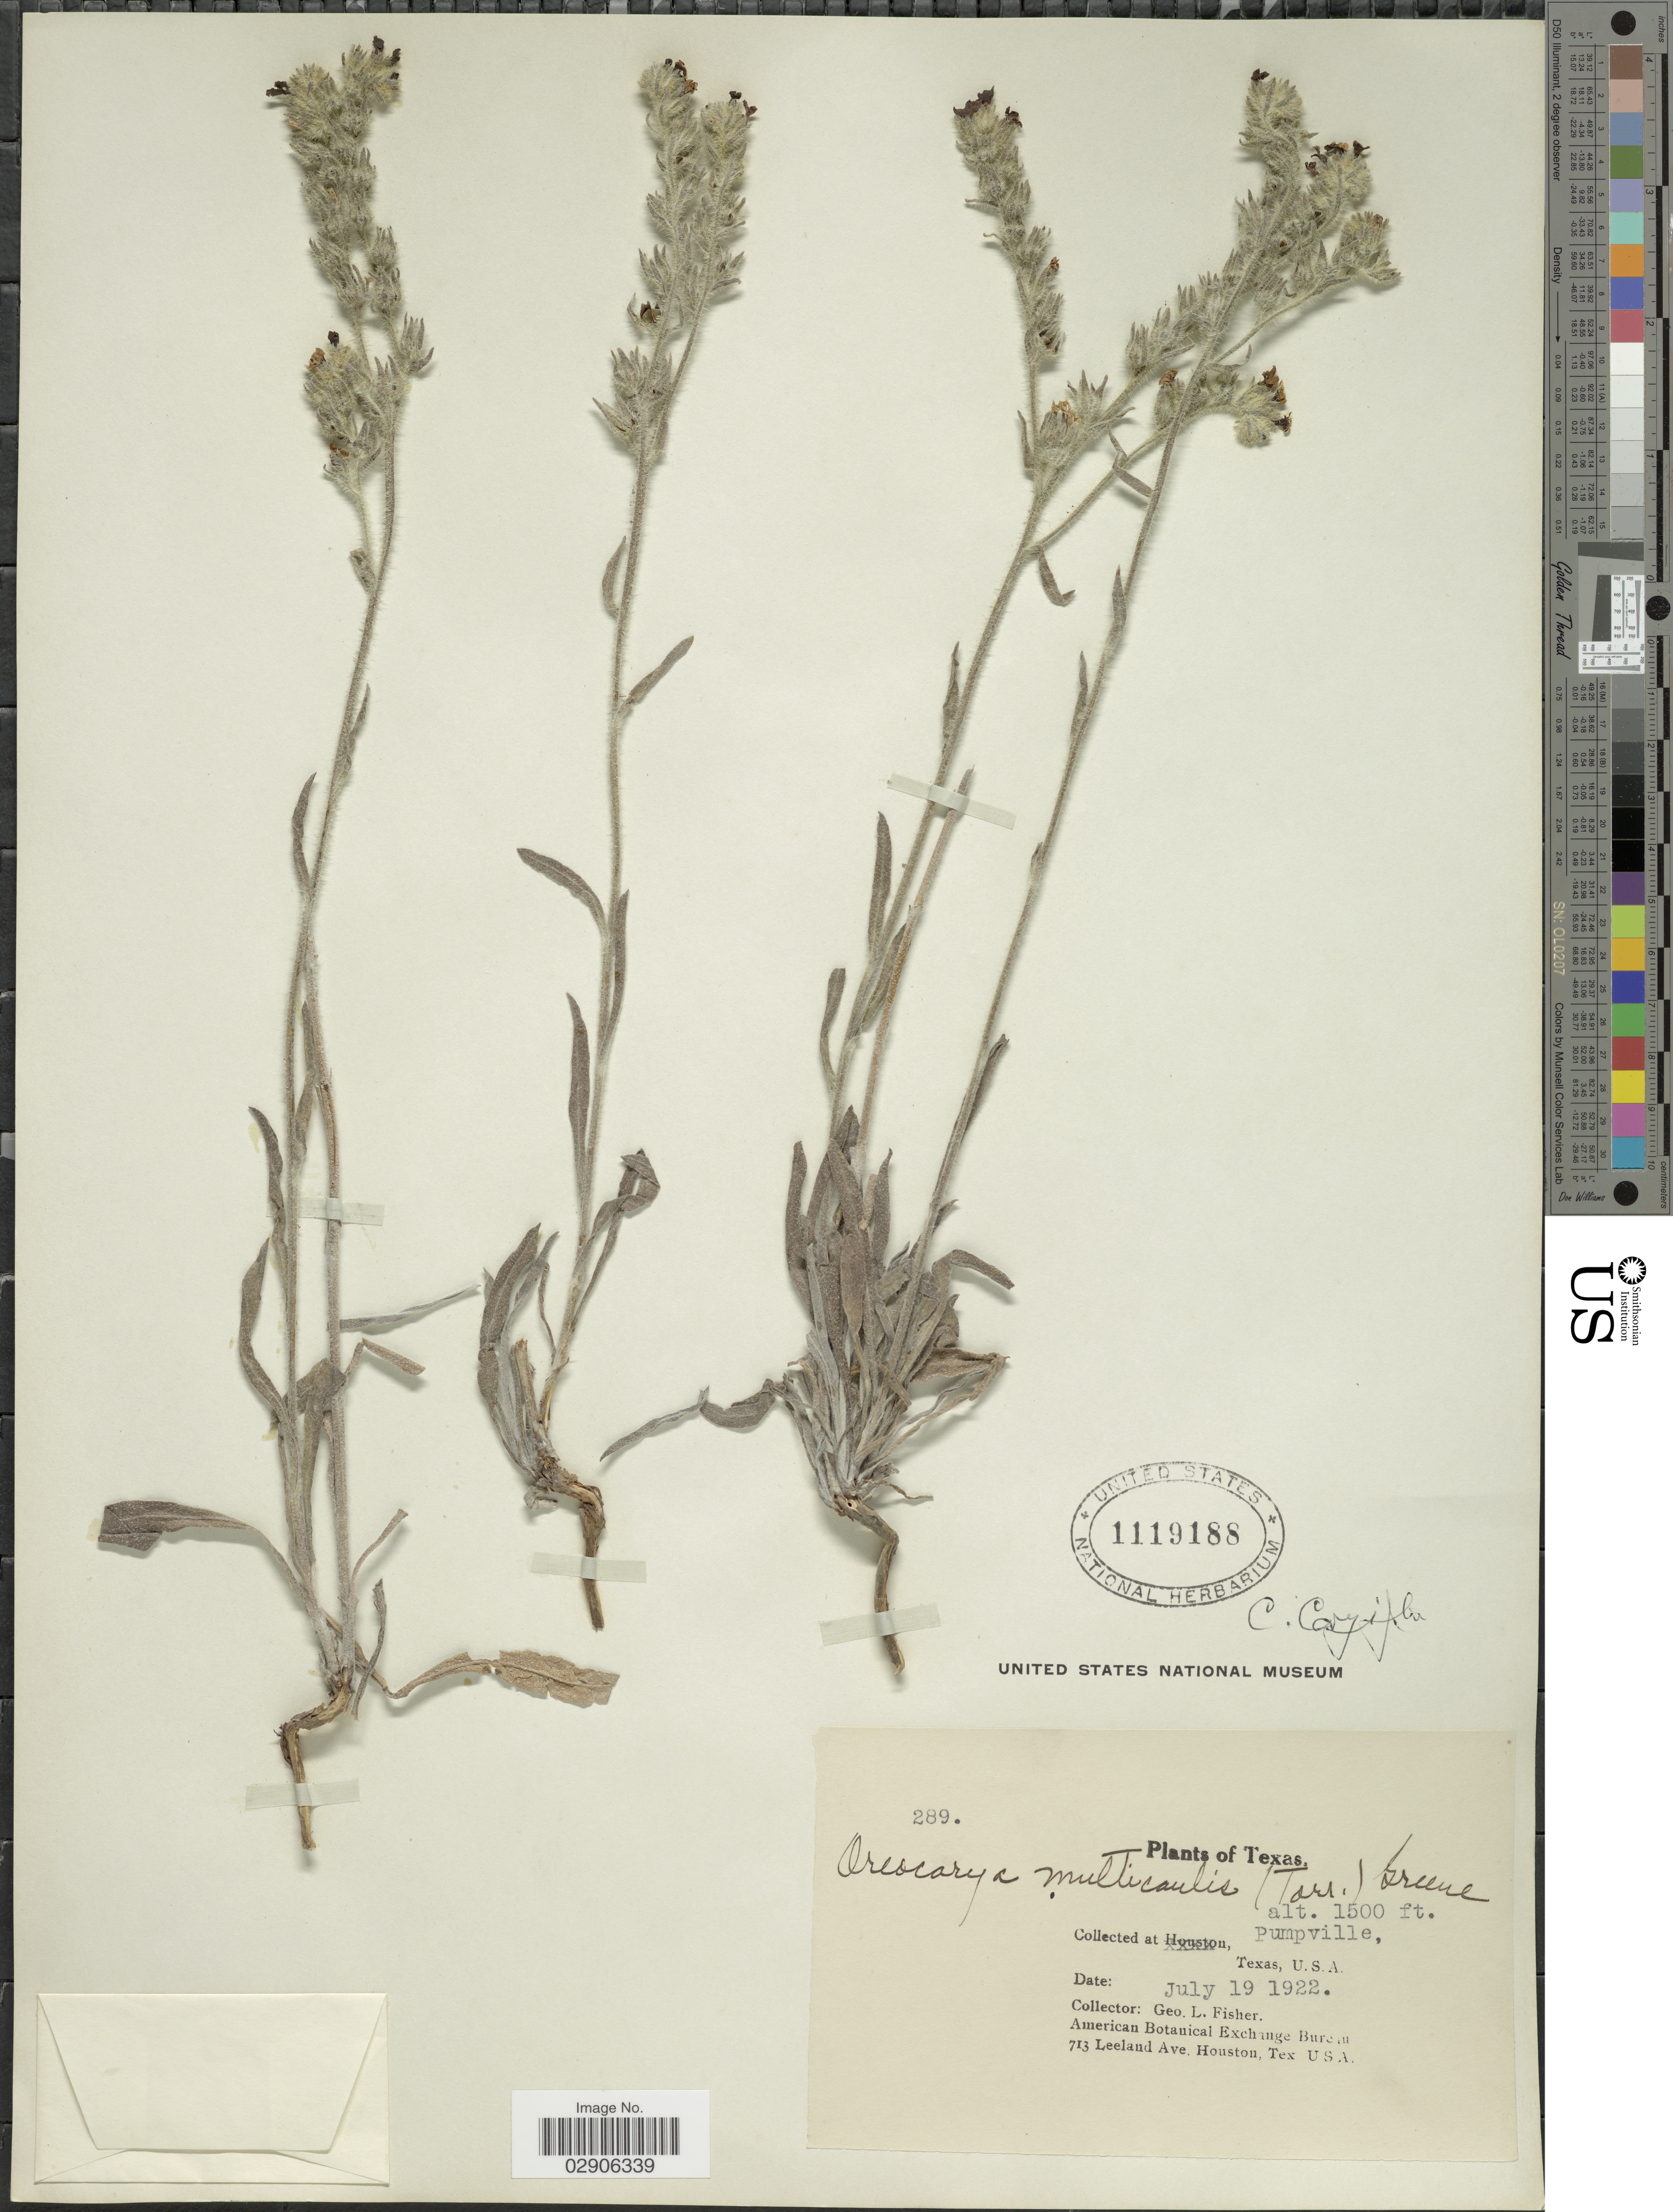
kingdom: Plantae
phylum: Tracheophyta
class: Magnoliopsida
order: Boraginales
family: Boraginaceae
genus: Oreocarya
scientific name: Oreocarya palmeri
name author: (A. Gray) Greene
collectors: G. L. Fisher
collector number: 289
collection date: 1922-07-19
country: United States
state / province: Texas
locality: Pumpville.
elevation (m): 457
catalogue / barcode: US 1119188